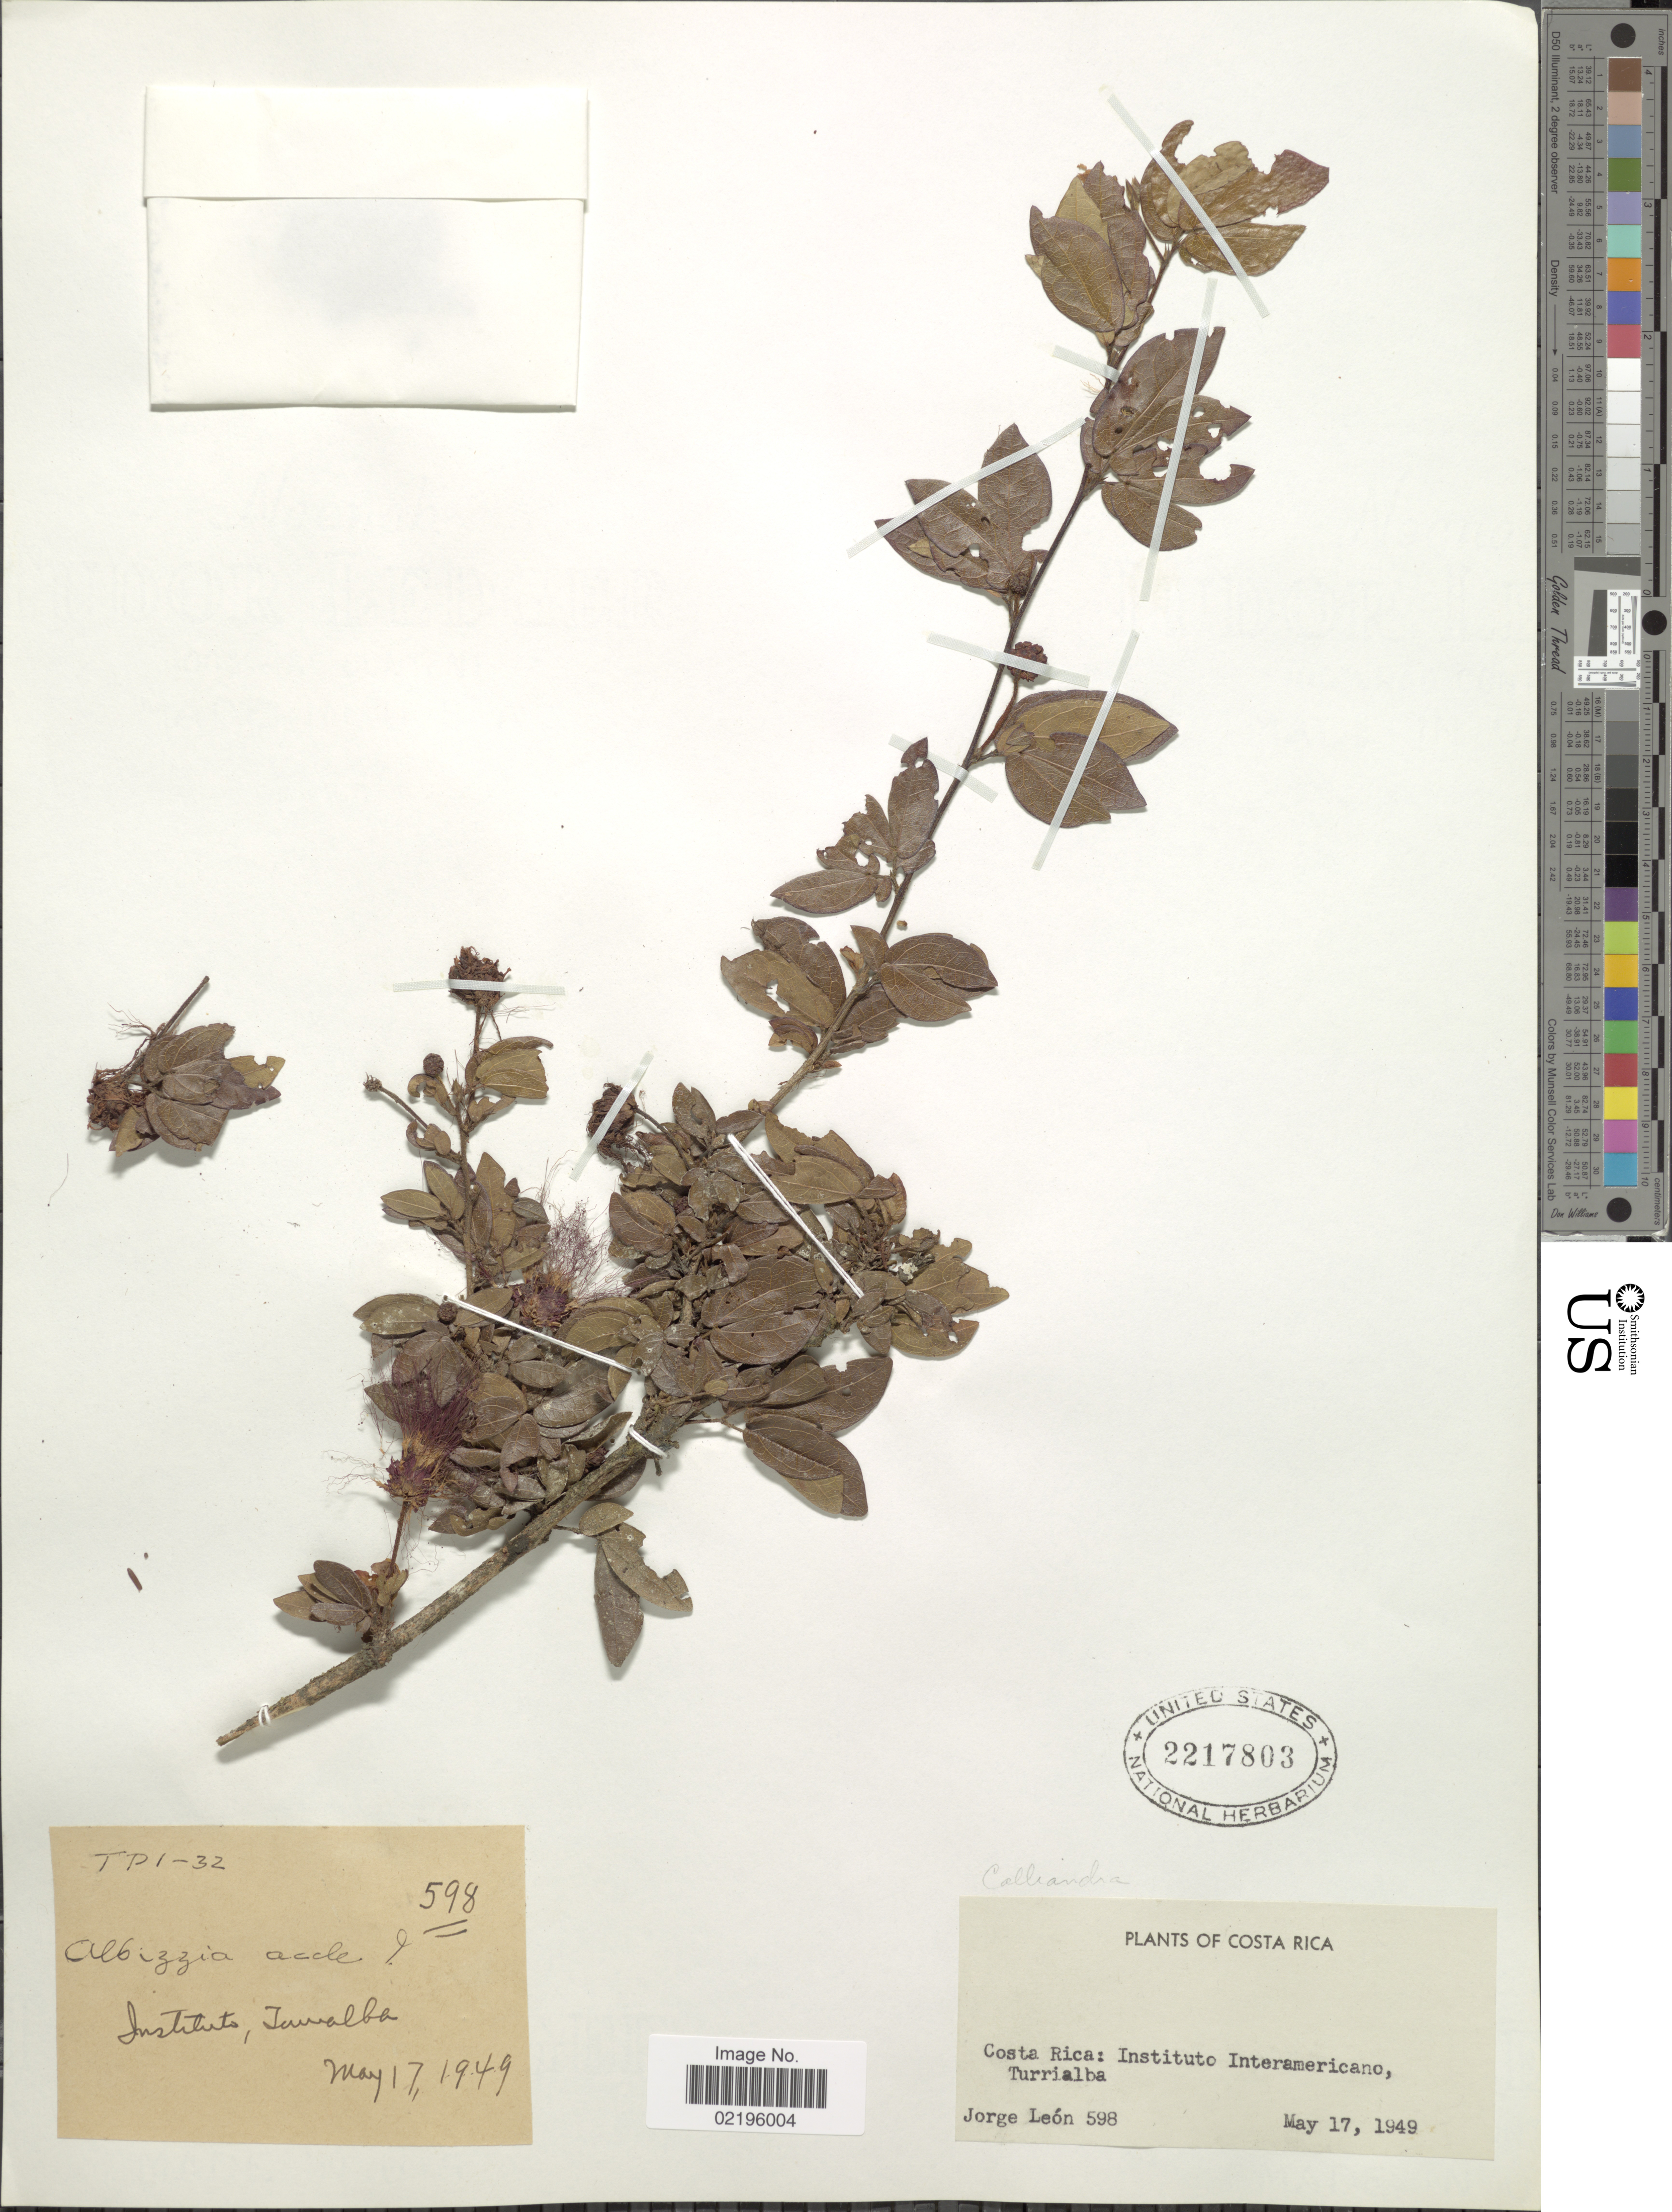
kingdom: Plantae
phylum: Tracheophyta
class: Magnoliopsida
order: Fabales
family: Fabaceae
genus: Calliandra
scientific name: Calliandra sp.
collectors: J. León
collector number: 598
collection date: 1949-05-17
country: Costa Rica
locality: Instituto Interamericano, Turrialba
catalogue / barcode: US 2217803